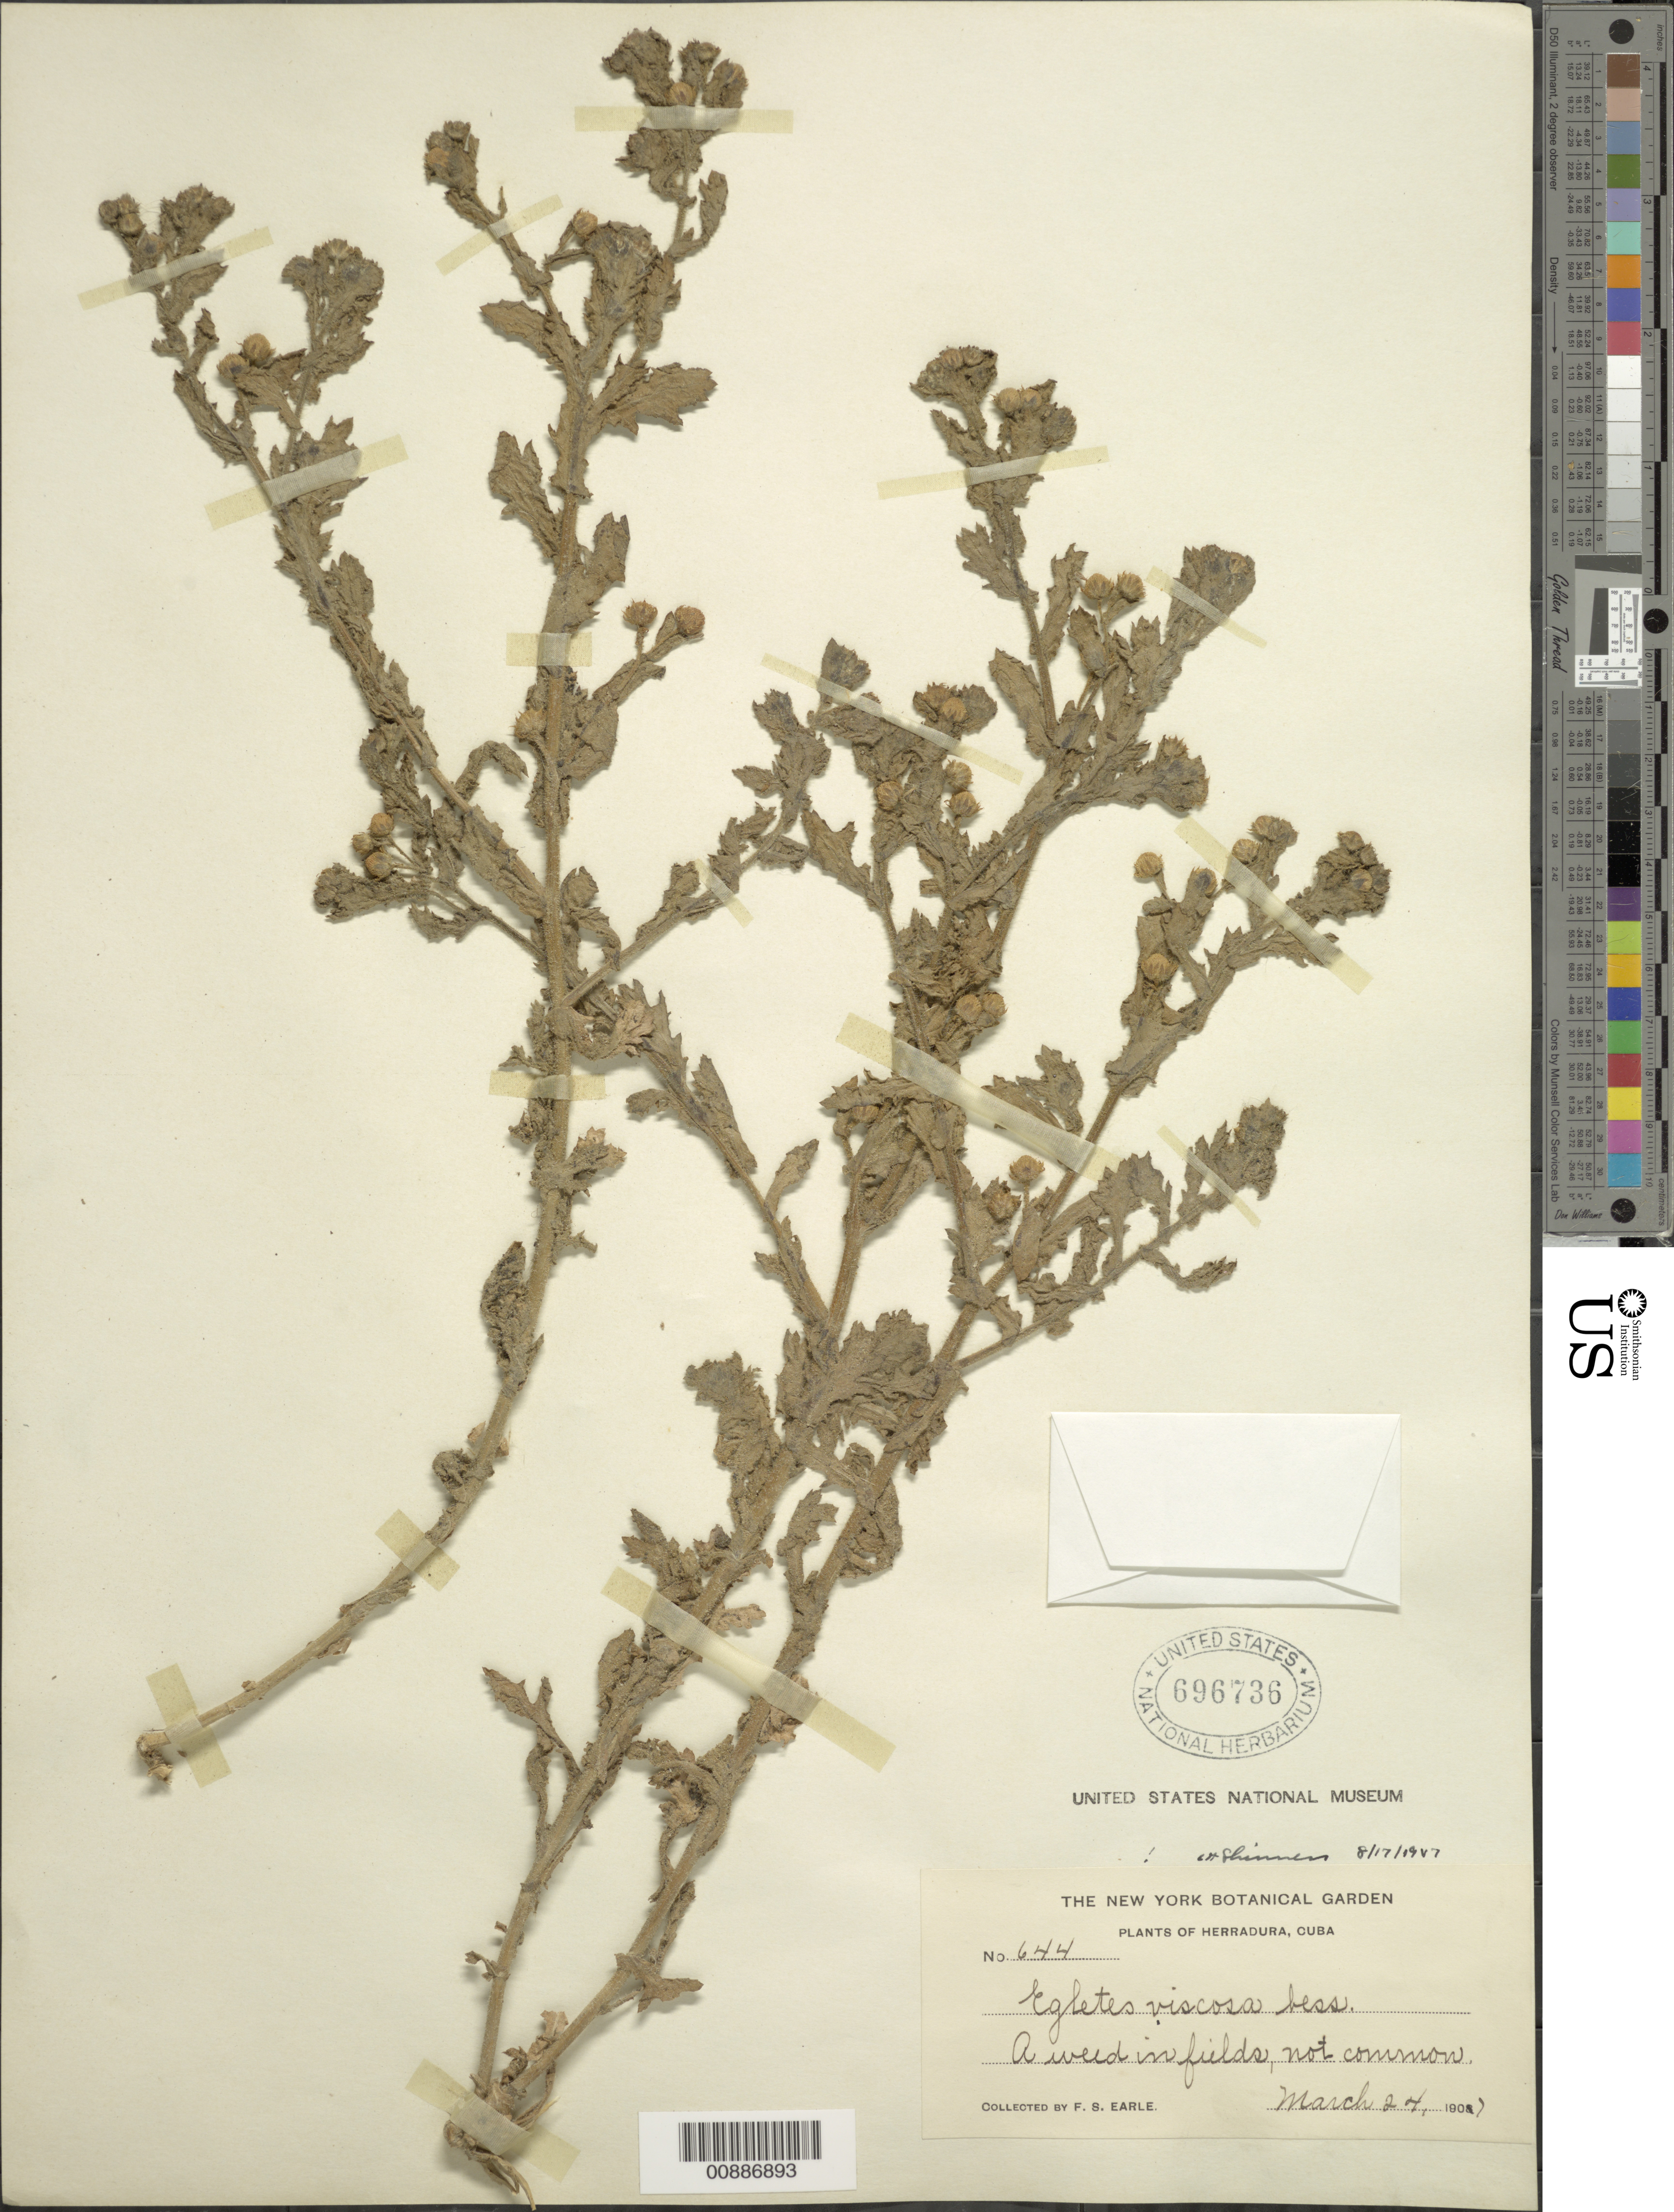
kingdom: Plantae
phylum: Tracheophyta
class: Magnoliopsida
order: Asterales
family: Asteraceae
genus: Egletes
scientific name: Egletes viscosa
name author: (L.) Less.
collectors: F. S. Earle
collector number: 644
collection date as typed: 24 Mar 1907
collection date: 1907-03-24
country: Cuba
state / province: Pinar del Río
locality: Herradura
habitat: In fields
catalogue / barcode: US 696736